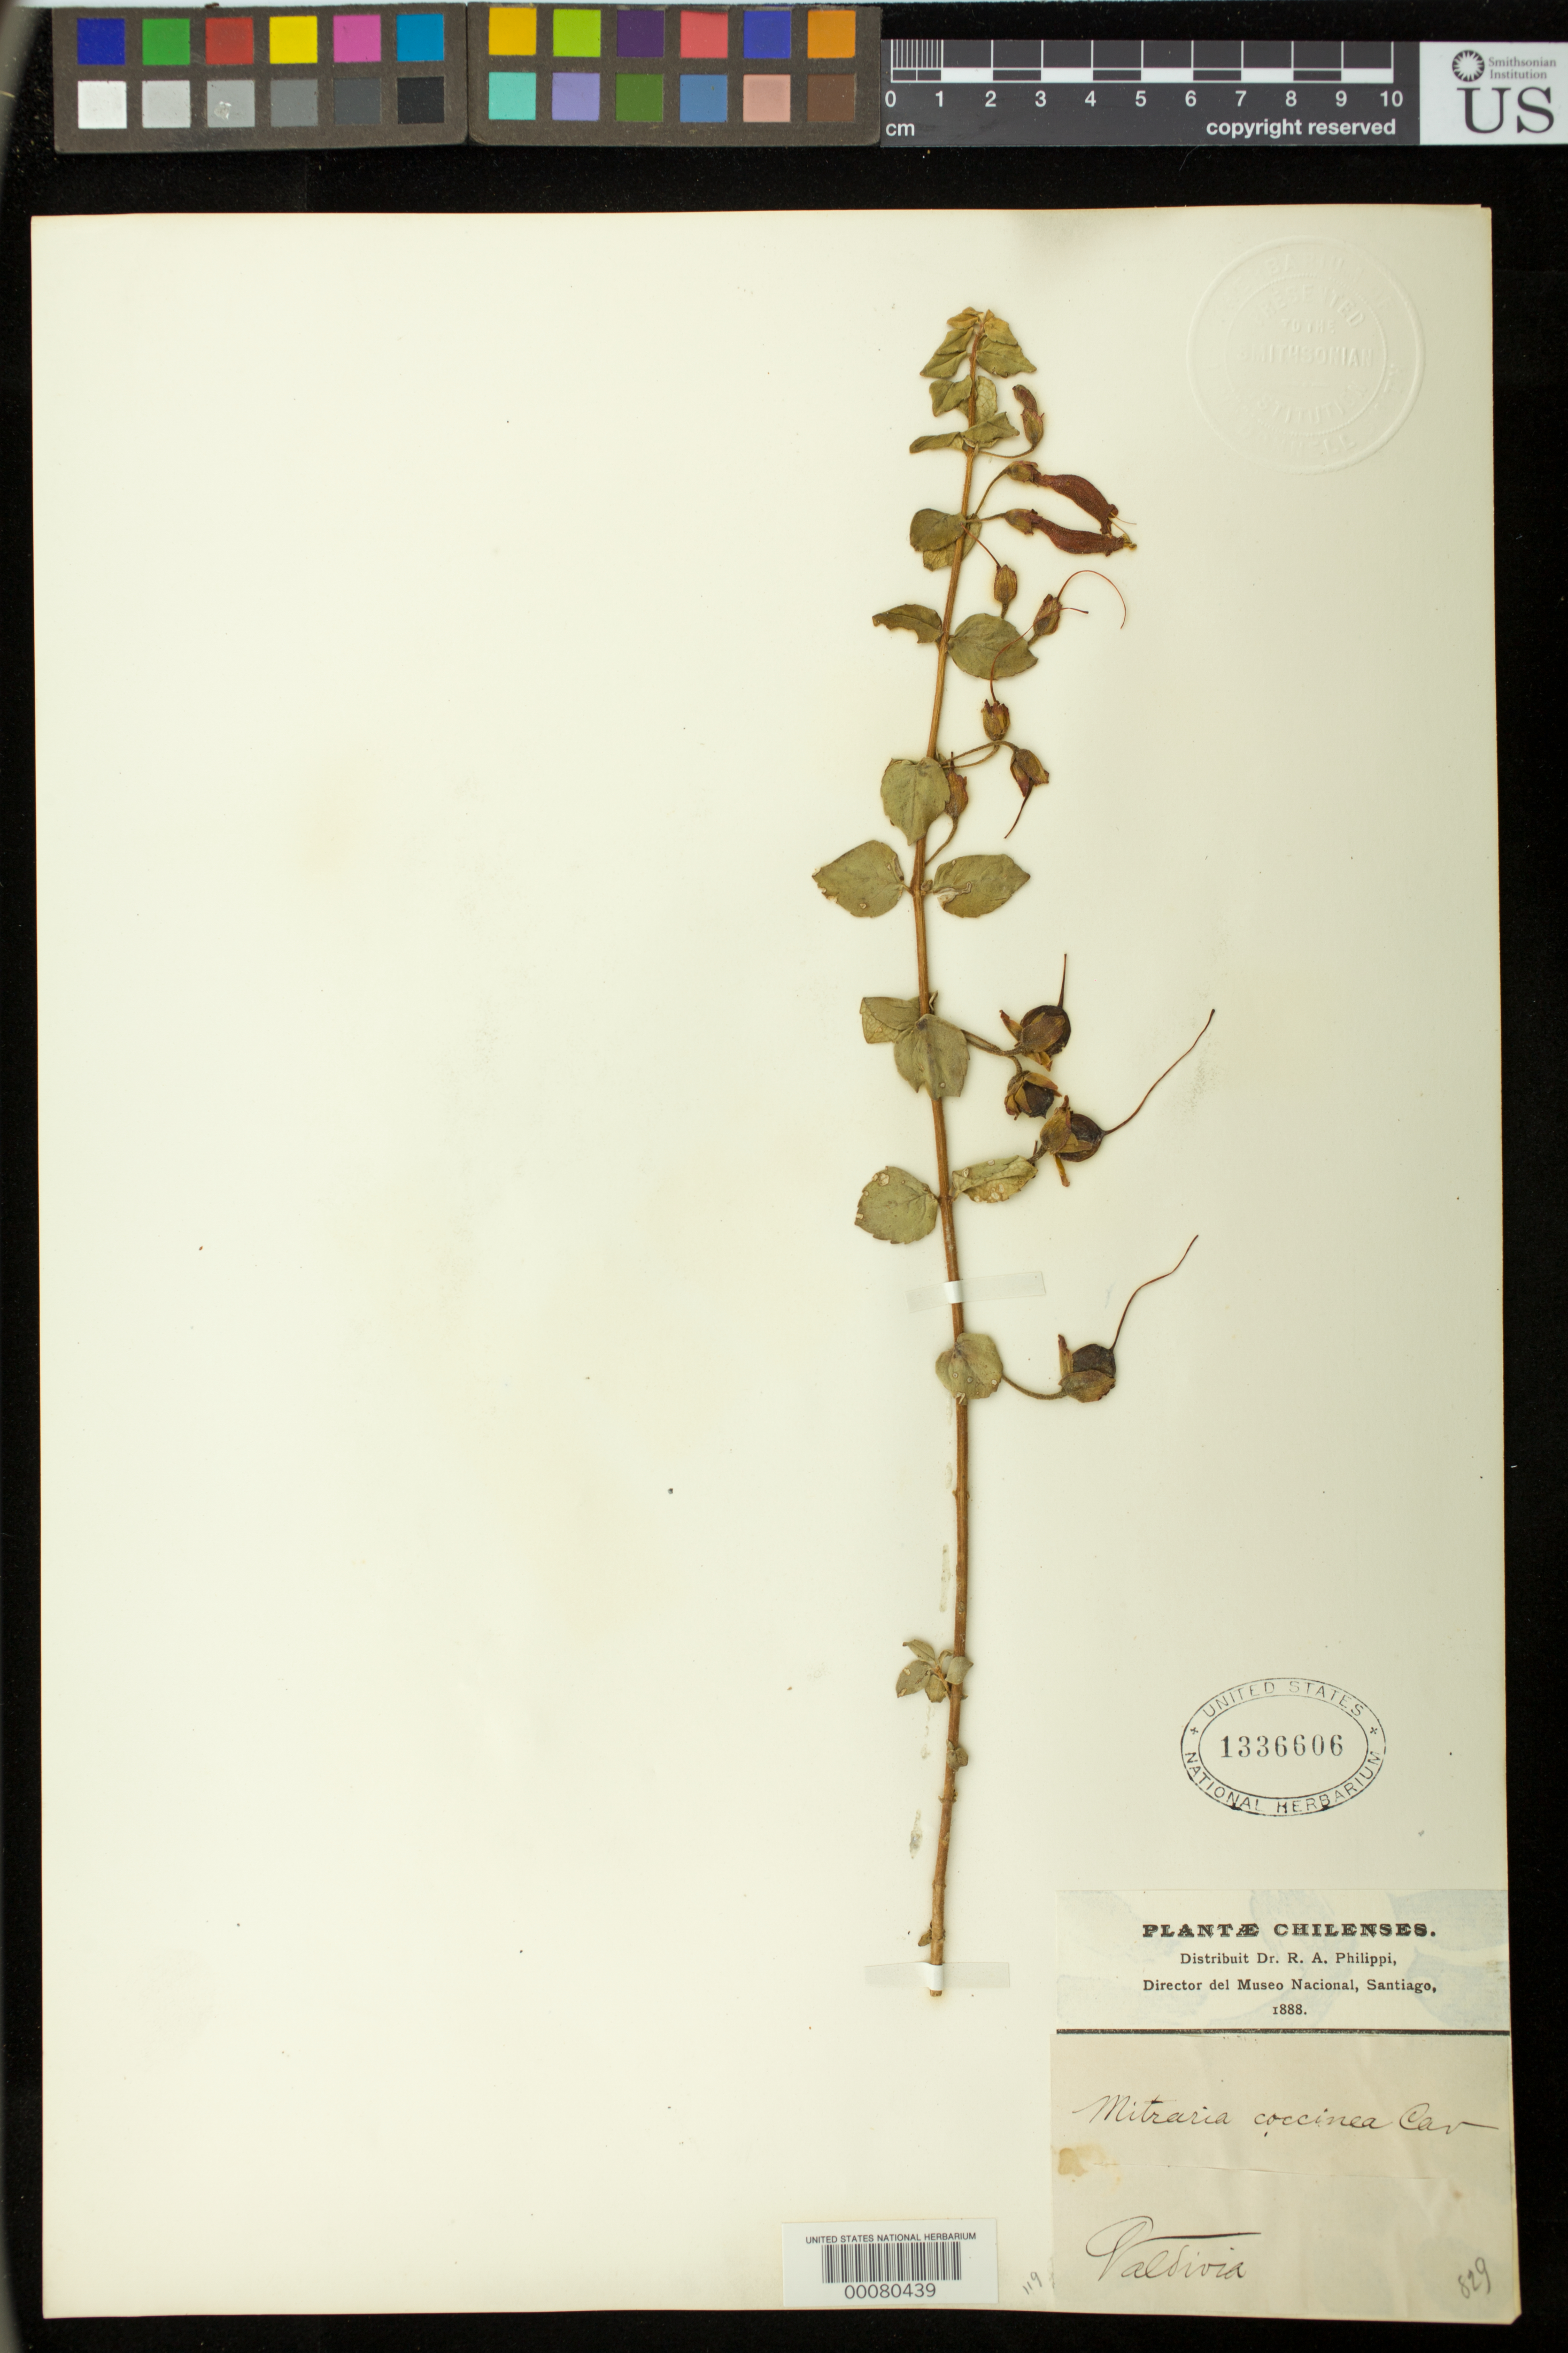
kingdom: Plantae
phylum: Tracheophyta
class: Magnoliopsida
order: Lamiales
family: Gesneriaceae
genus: Mitraria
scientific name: Mitraria coccinea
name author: Cav.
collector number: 829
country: Chile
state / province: Los Ríos (XIV)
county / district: Valdivia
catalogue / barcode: US 1336606